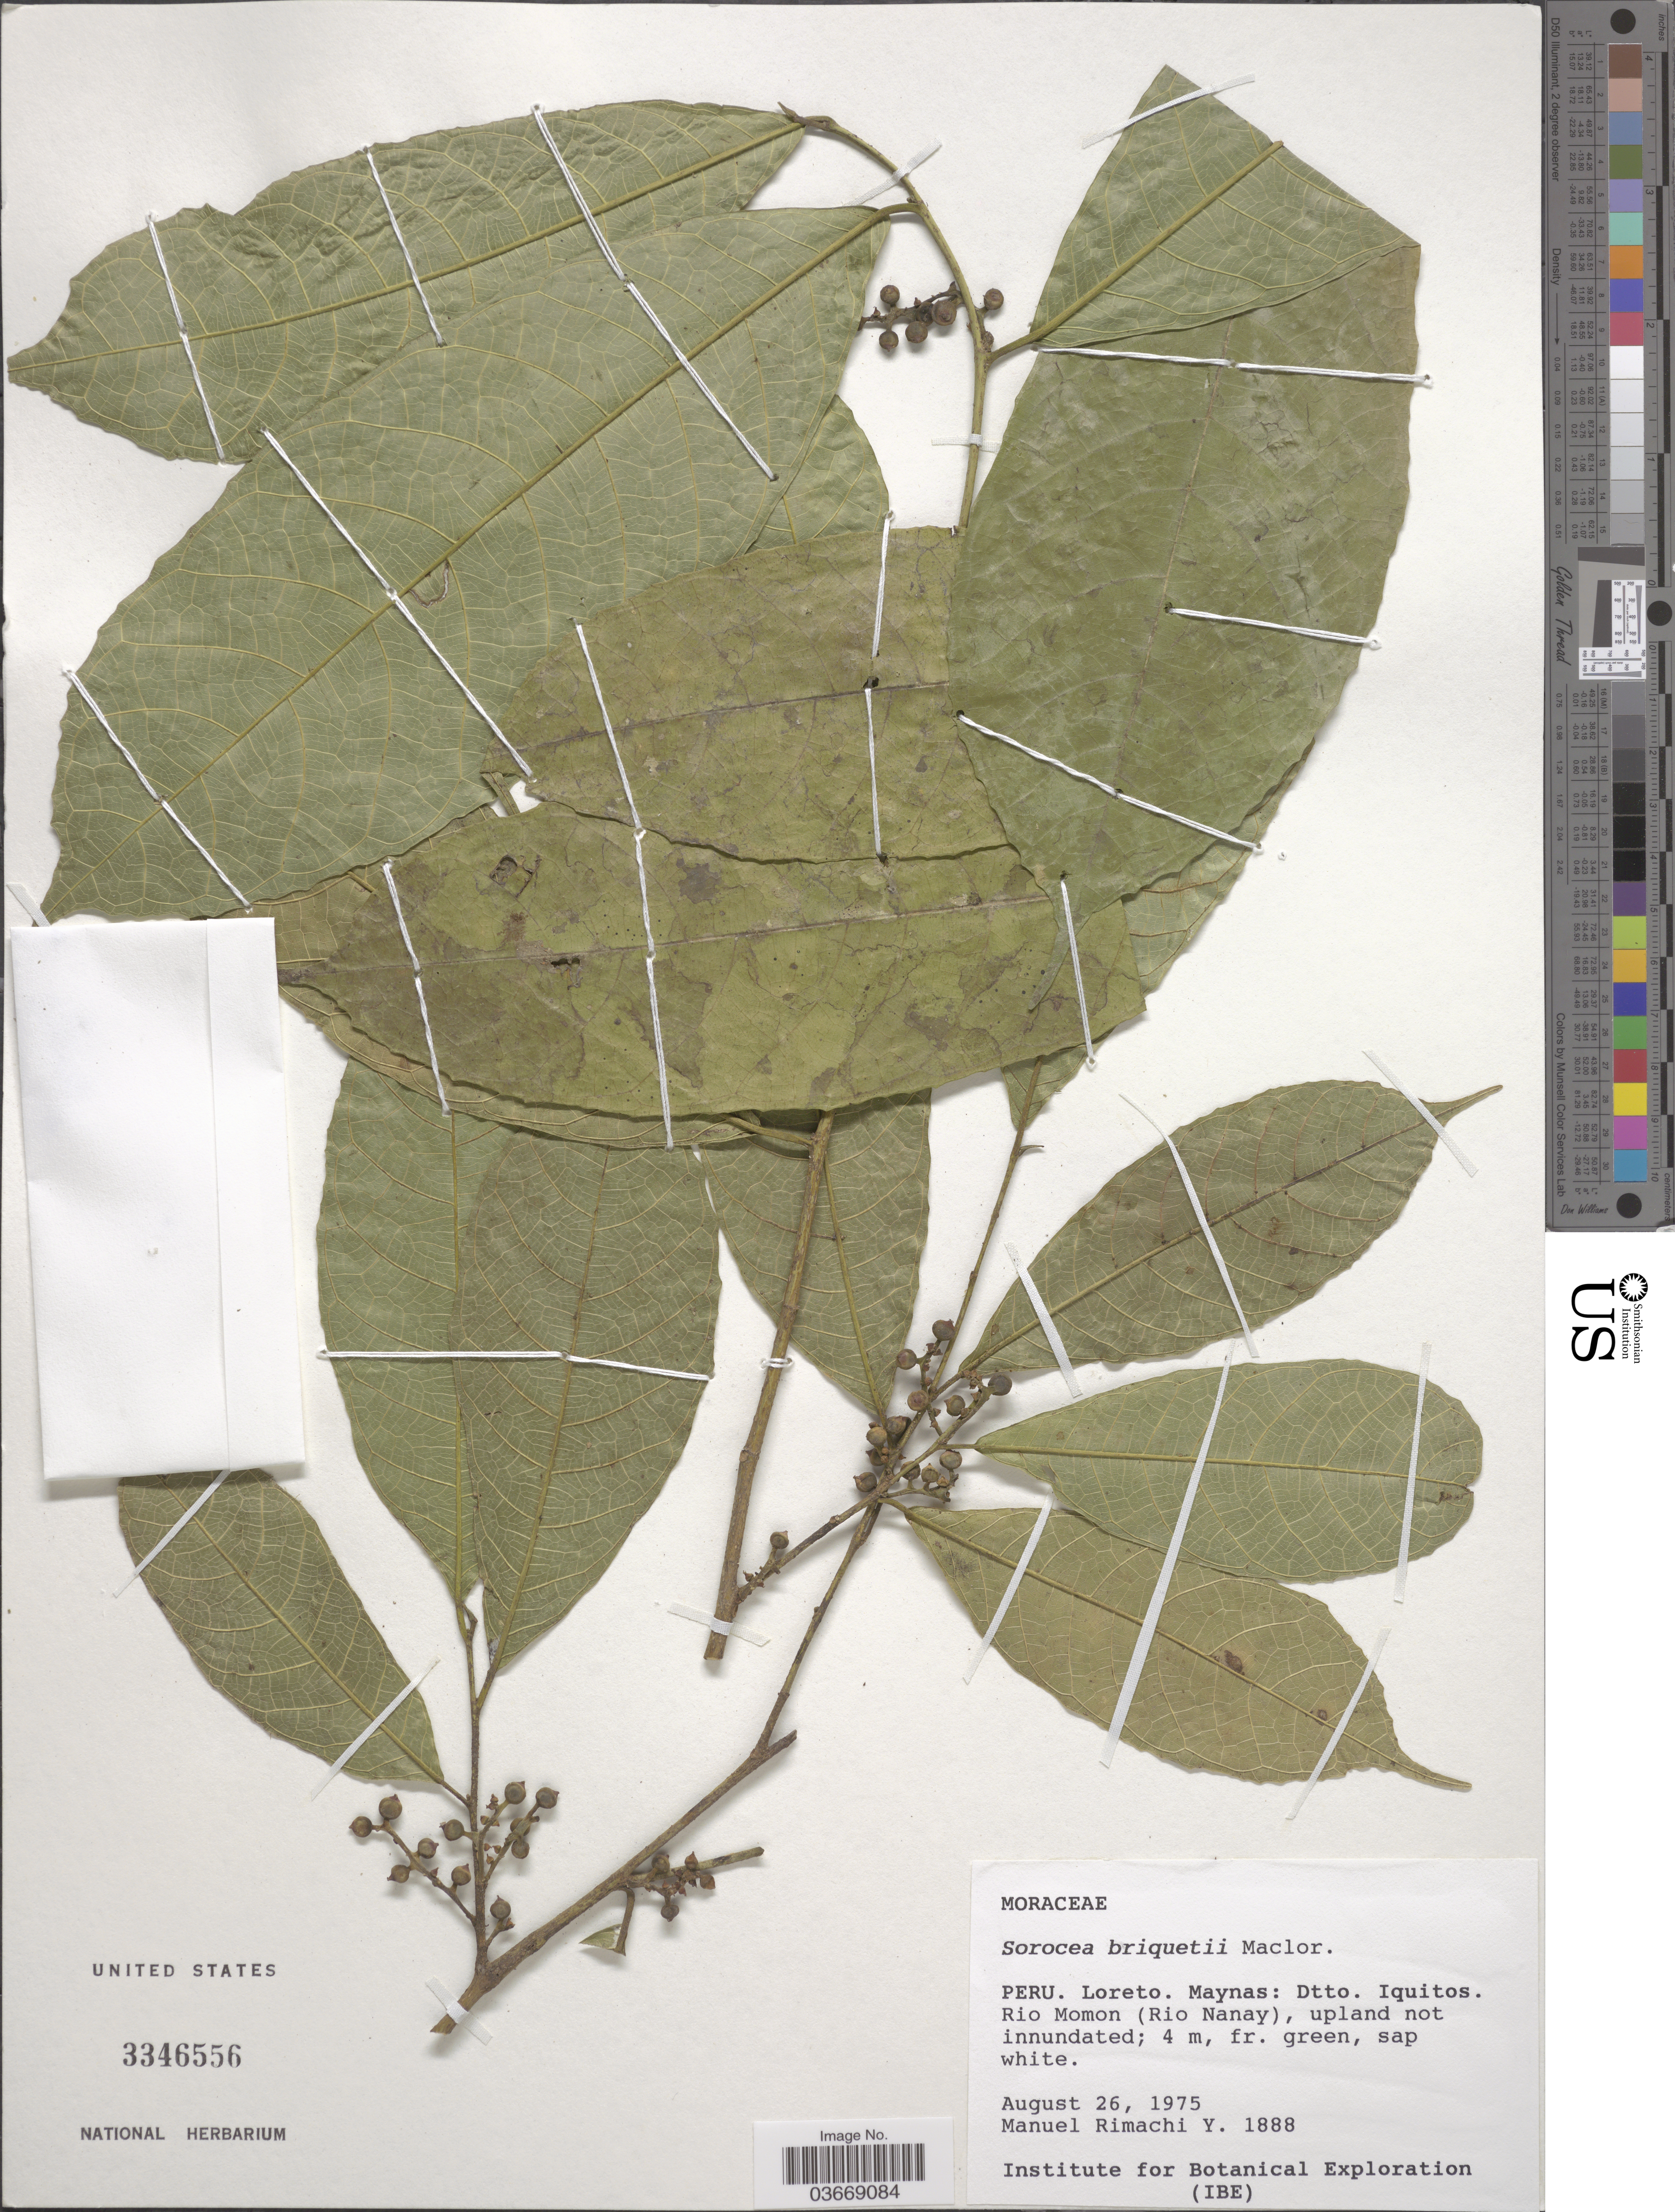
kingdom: Plantae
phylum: Tracheophyta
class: Magnoliopsida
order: Rosales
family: Moraceae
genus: Sorocea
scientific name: Sorocea briquetii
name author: J.F. Macbr.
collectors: M. Rimachi Y.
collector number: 1888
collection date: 1975-08-26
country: Peru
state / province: Loreto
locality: Maynas: Dtto. Iquitos. Rio Momon (Rio Nanay).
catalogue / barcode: US 3346556